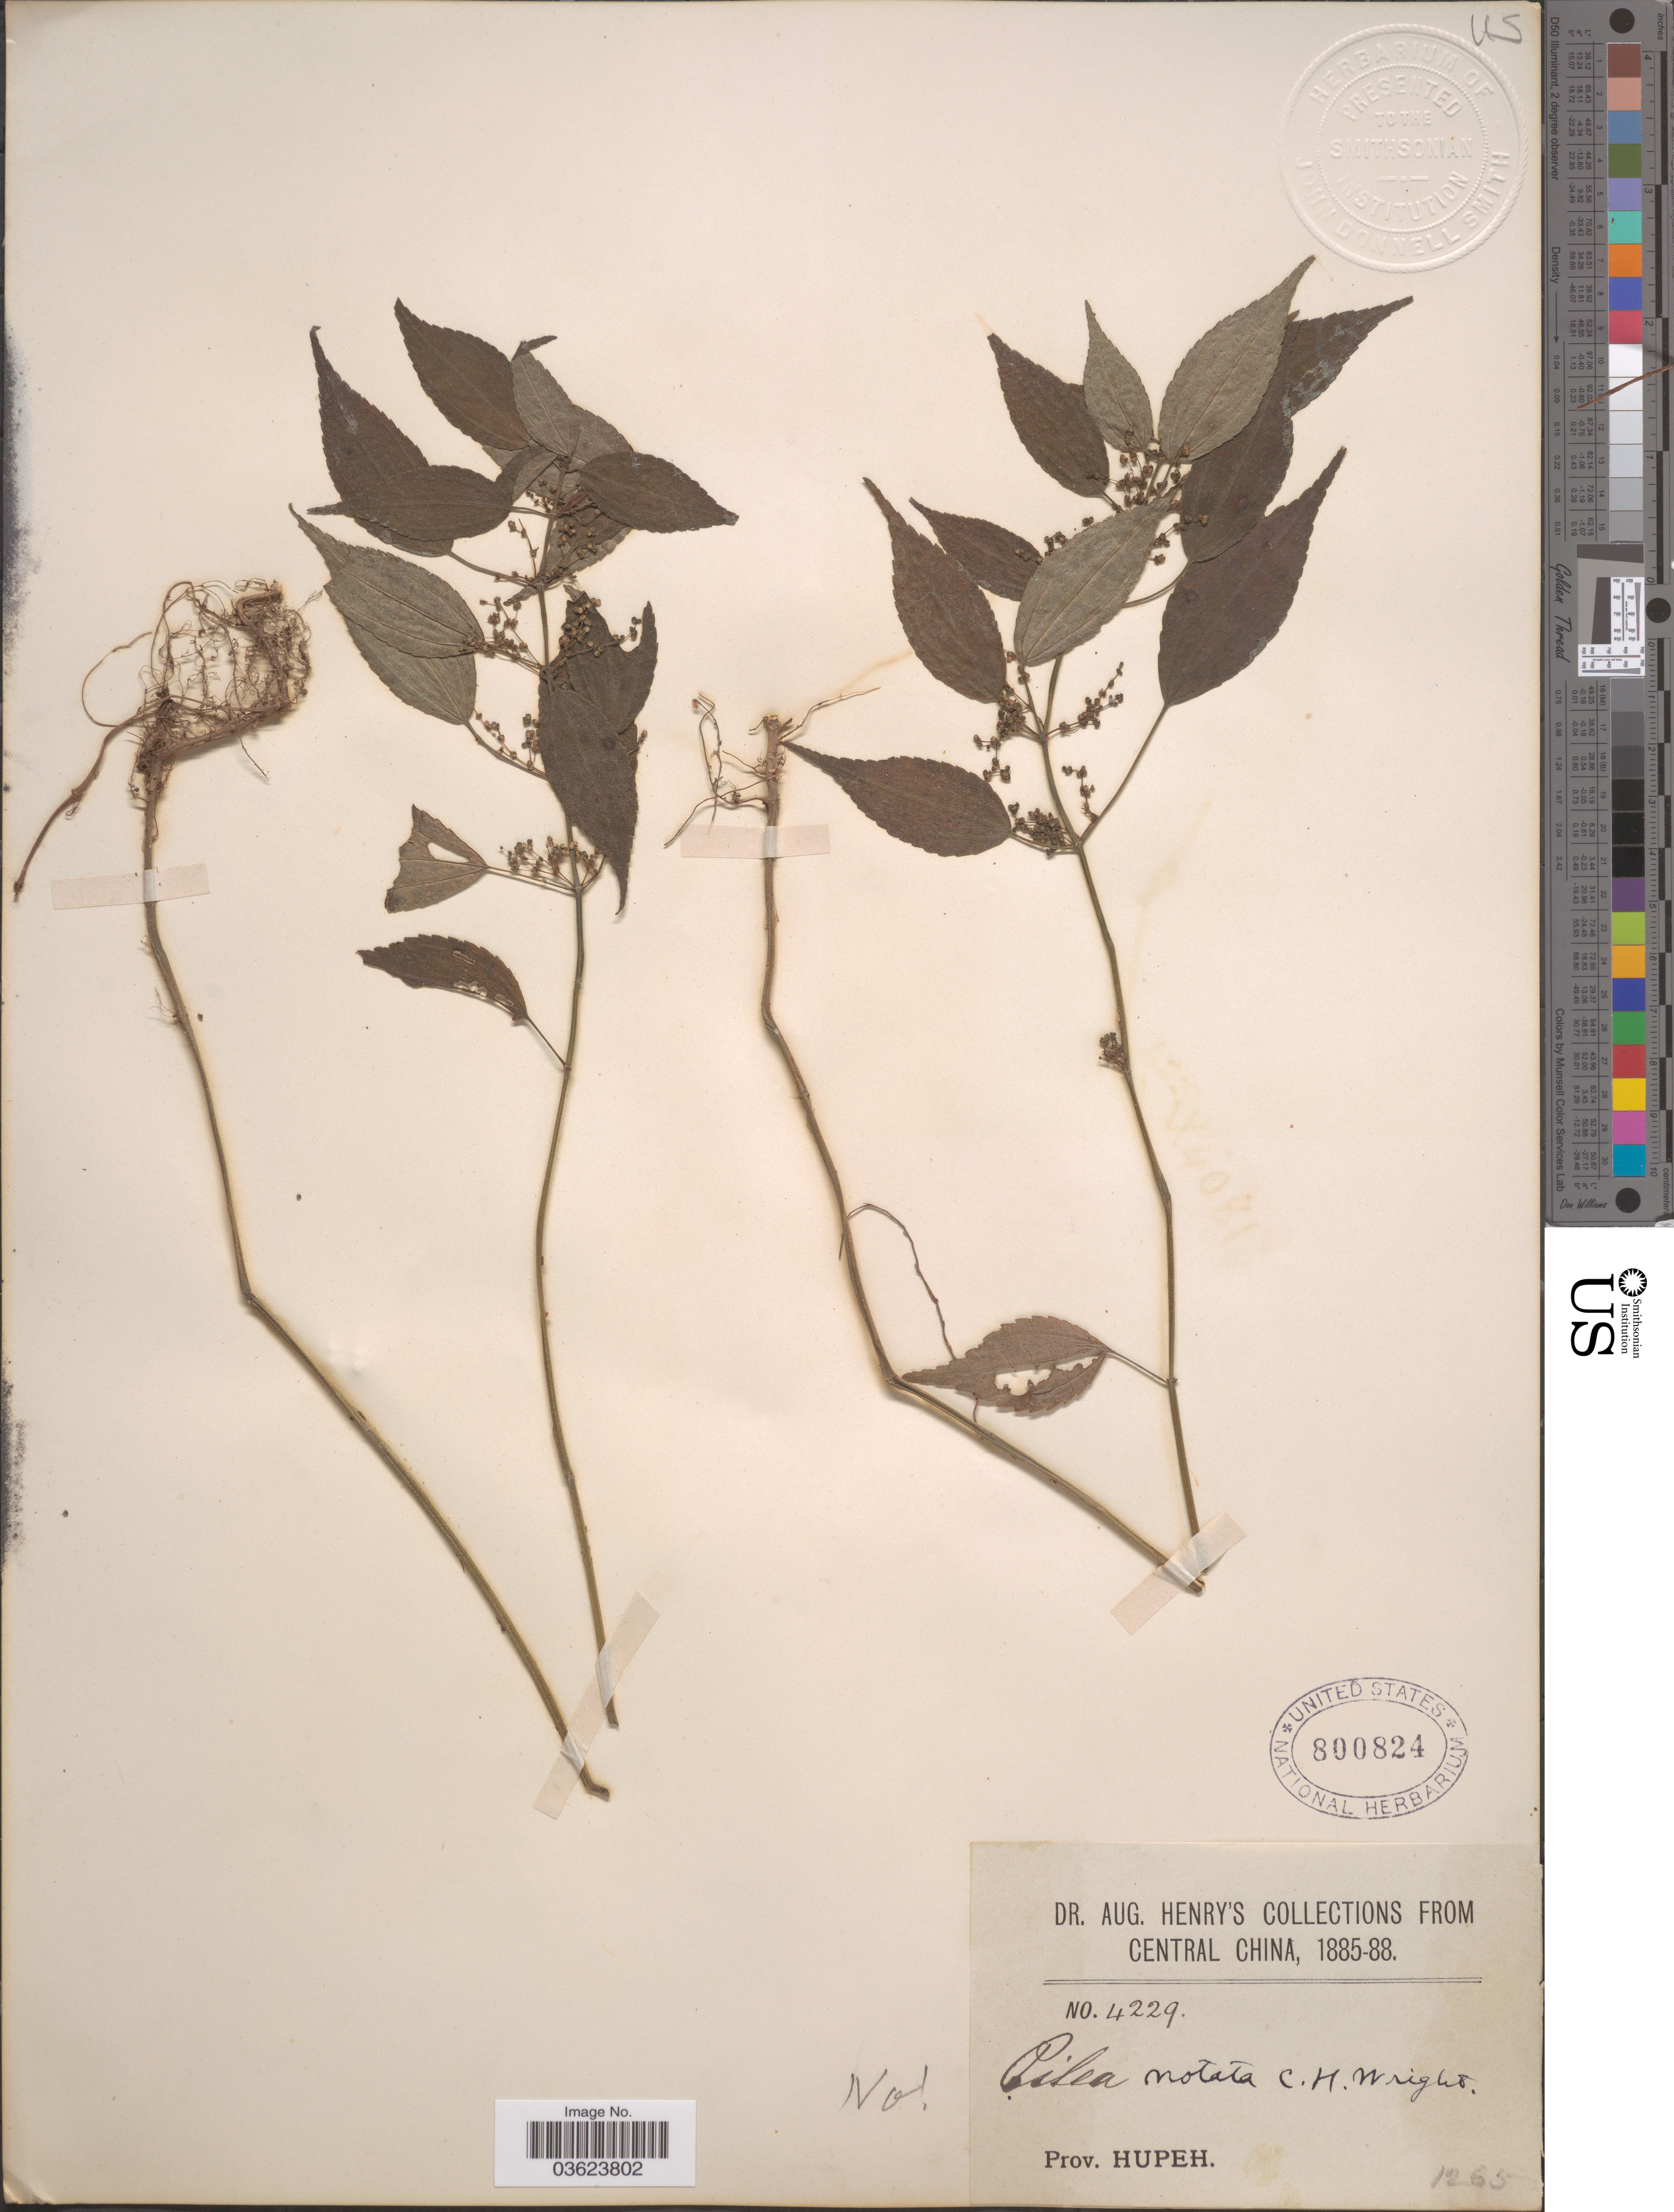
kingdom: Plantae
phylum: Tracheophyta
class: Magnoliopsida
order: Rosales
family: Urticaceae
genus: Pilea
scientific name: Pilea sp.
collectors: A. Henry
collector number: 4229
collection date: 1885/1888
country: China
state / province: Hubei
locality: Central China. Prov. Hupeh.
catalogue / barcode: US 800824